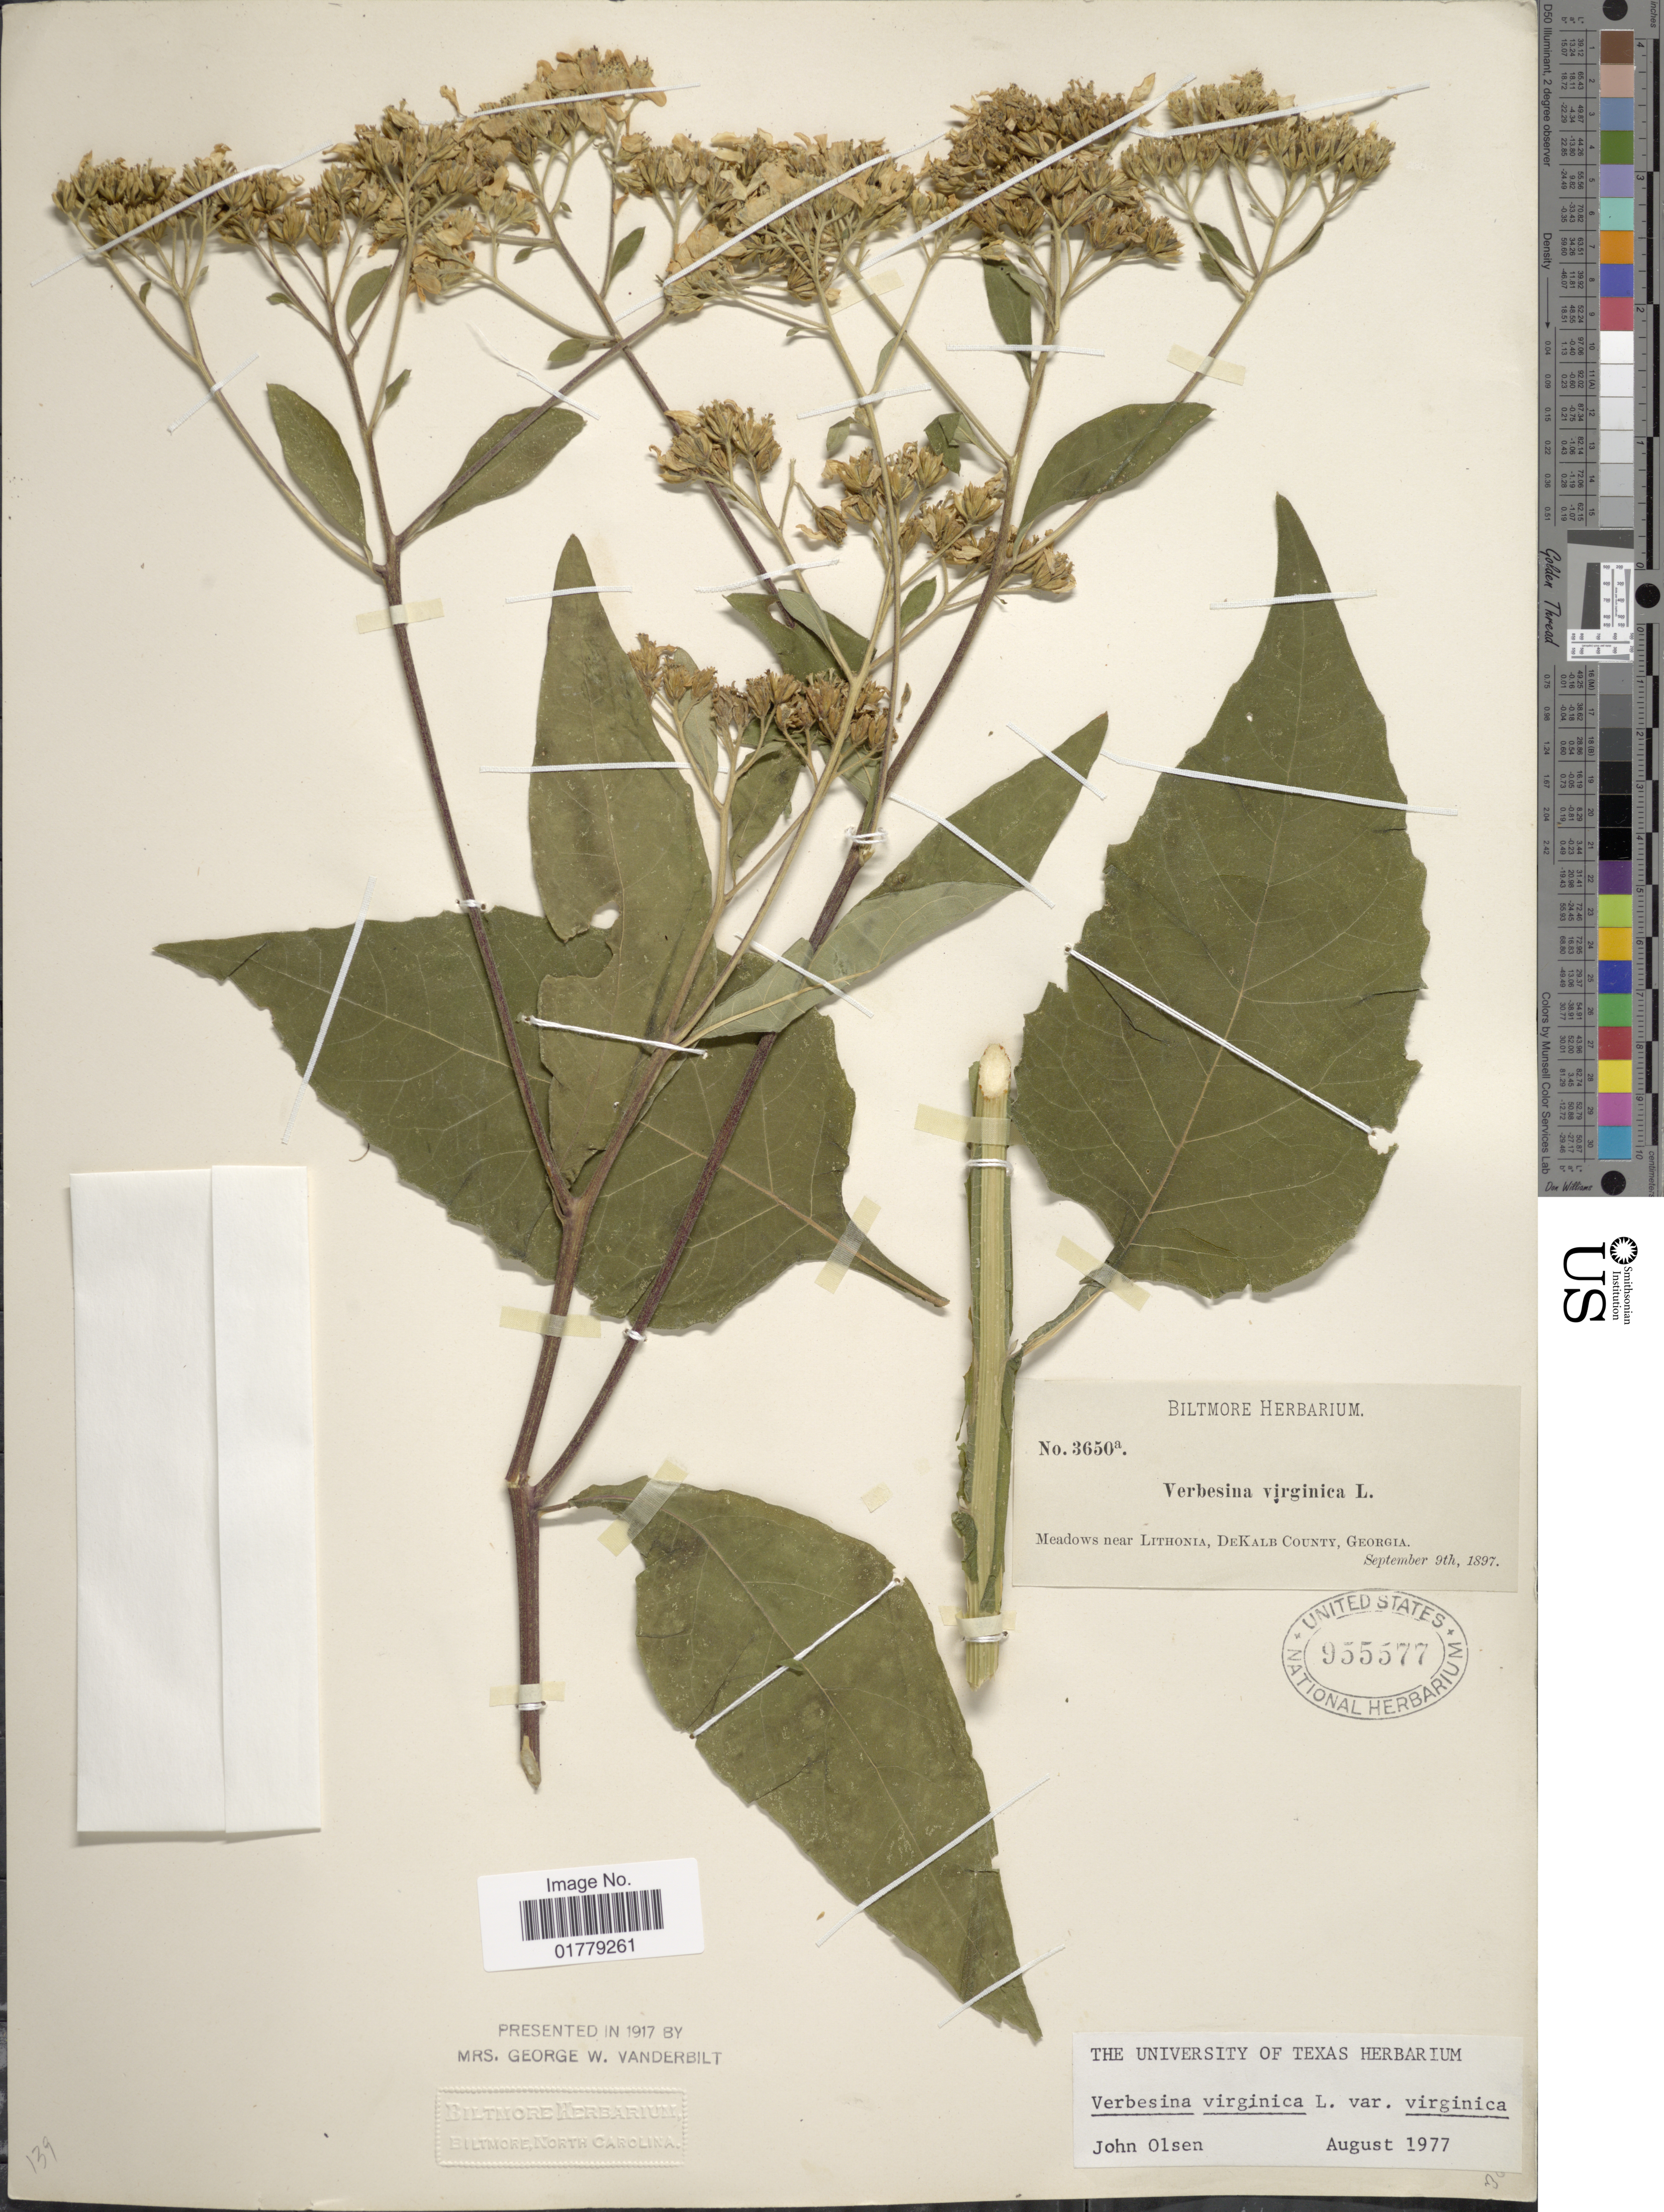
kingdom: Plantae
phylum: Tracheophyta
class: Magnoliopsida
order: Asterales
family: Asteraceae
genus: Verbesina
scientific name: Verbesina virginica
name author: L.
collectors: ex herb. Biltmore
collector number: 3650a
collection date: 1897-09-09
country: United States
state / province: Georgia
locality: Meadows near Lithonia, DeKalb County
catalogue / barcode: US 955577